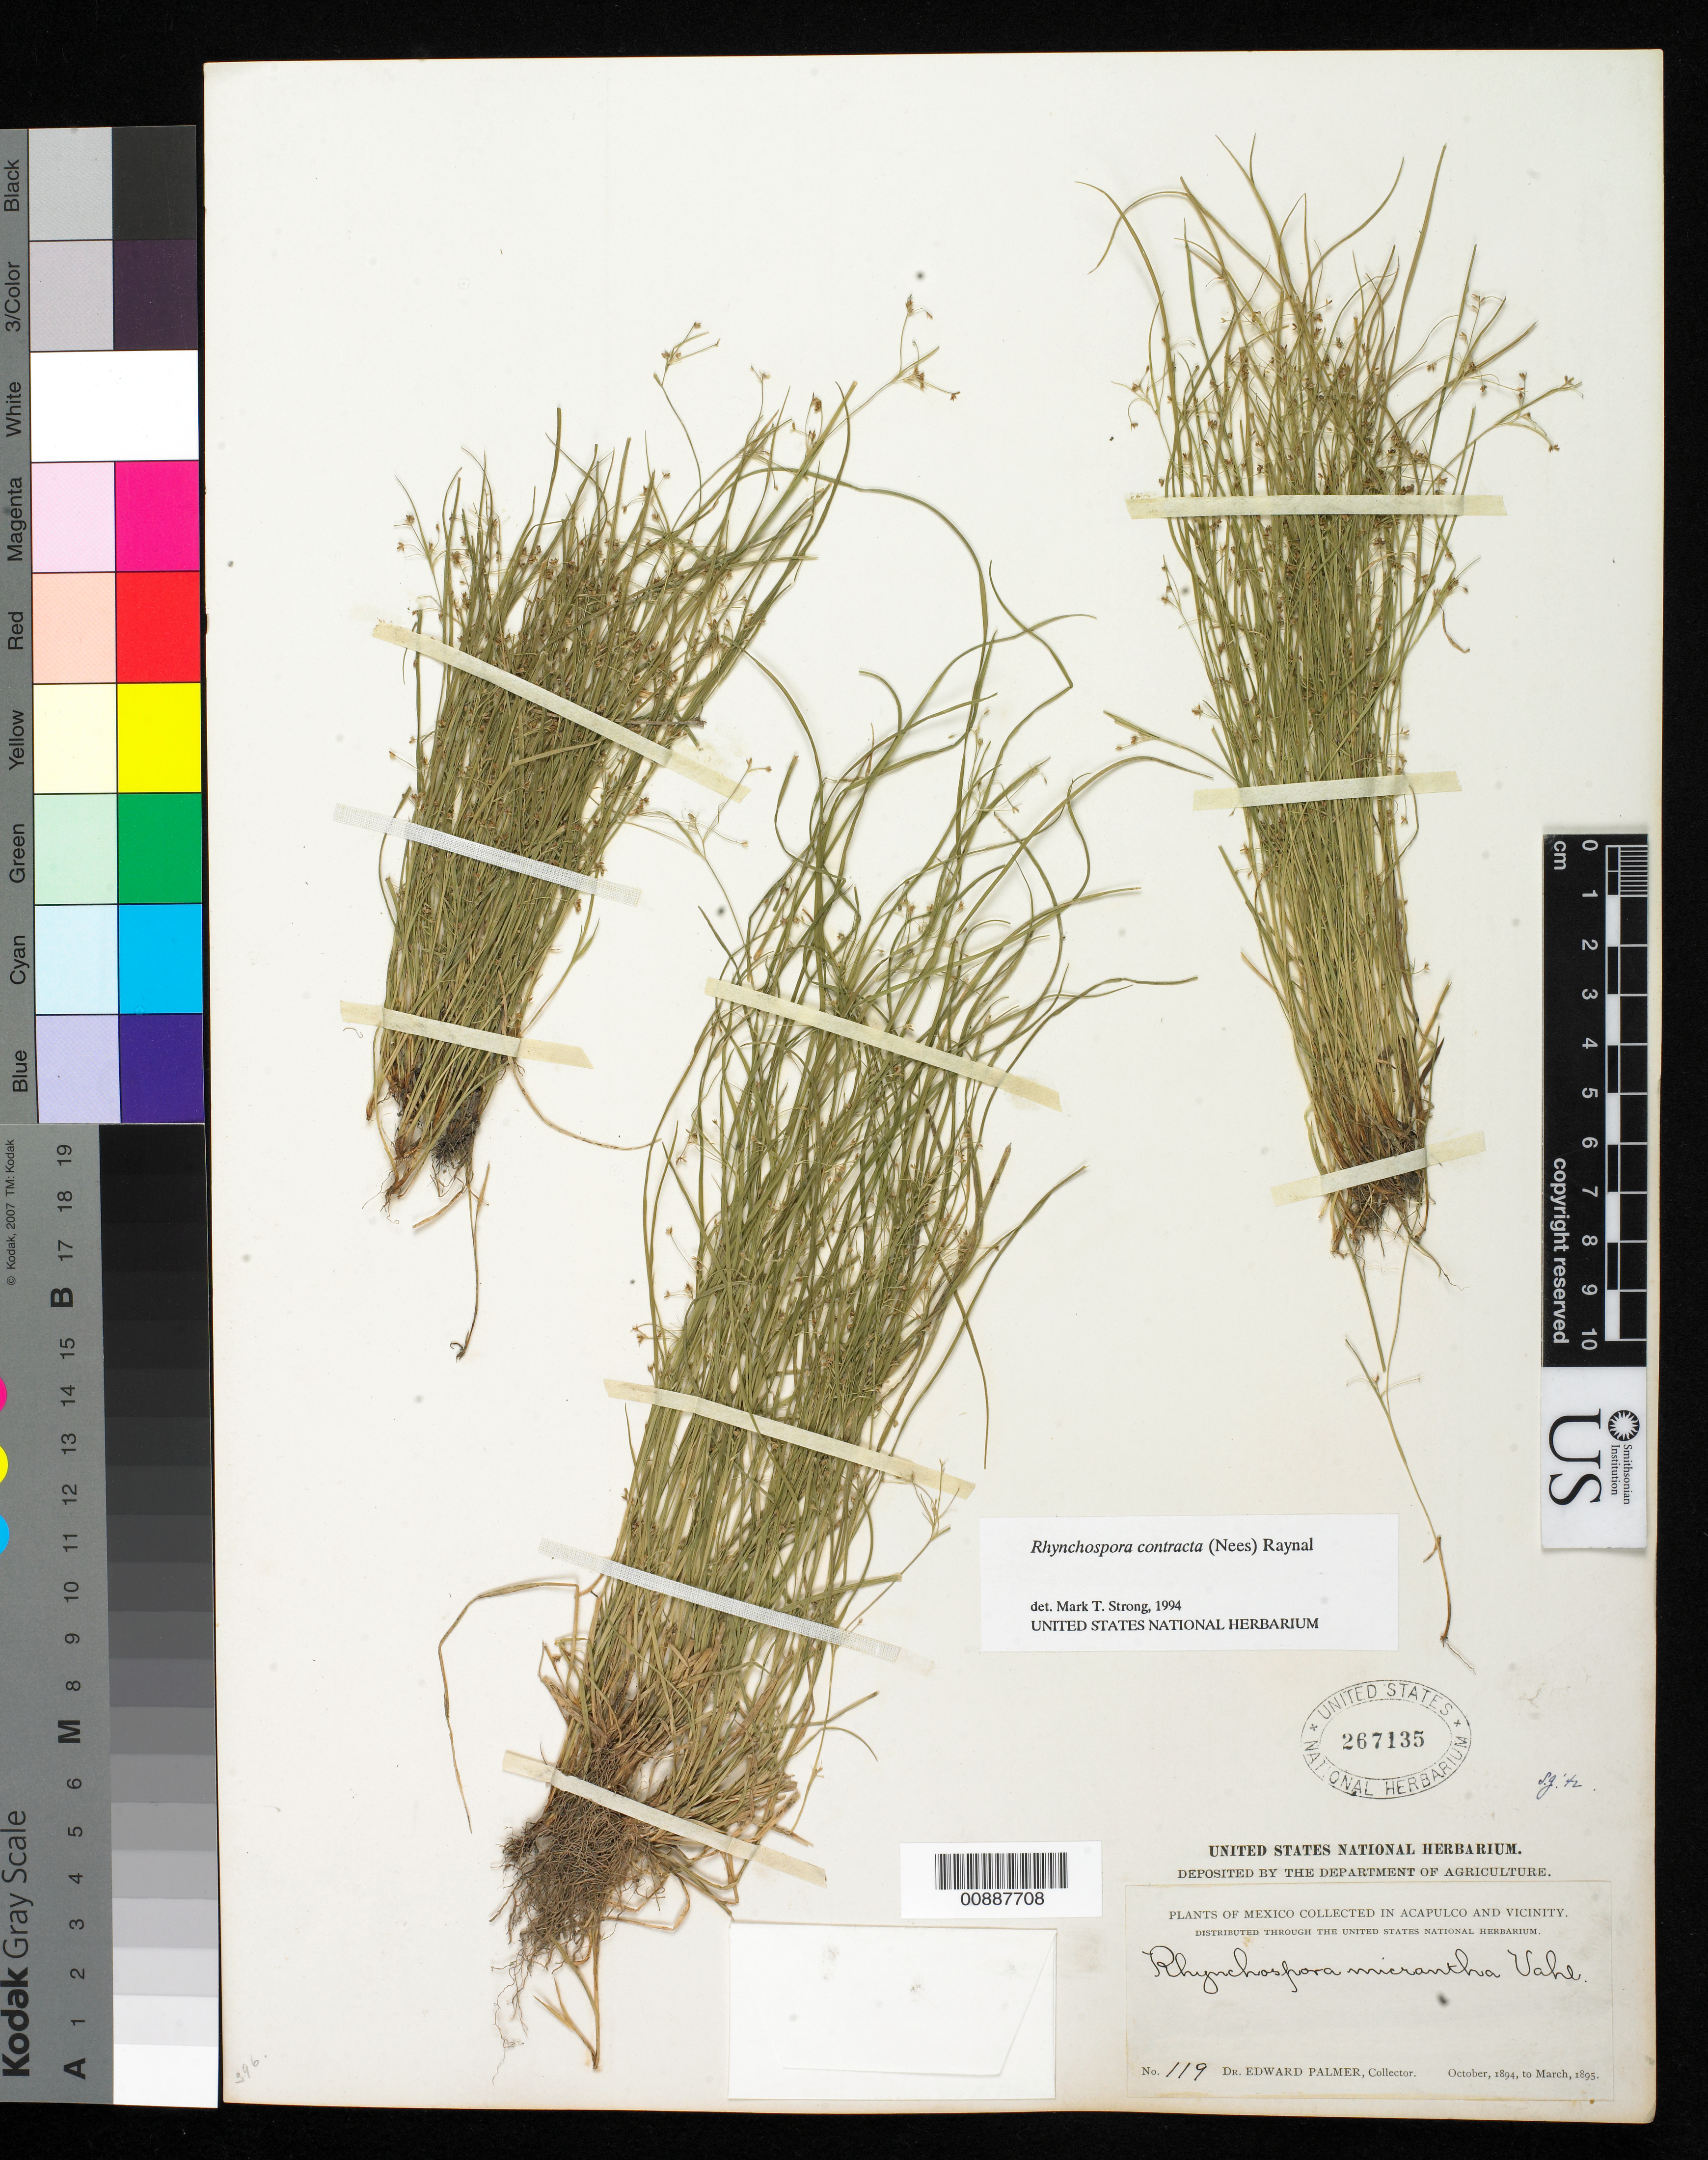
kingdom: Plantae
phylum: Tracheophyta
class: Liliopsida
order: Poales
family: Cyperaceae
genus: Rhynchospora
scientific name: Rhynchospora contracta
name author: (Nees) J. Raynal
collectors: E. Palmer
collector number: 119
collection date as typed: Oct 1894 to -- Mar 1895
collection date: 1894-10/1895-03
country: Mexico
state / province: Guerrero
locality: Acapulco, Guerrero and vicinity.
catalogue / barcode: US 267135